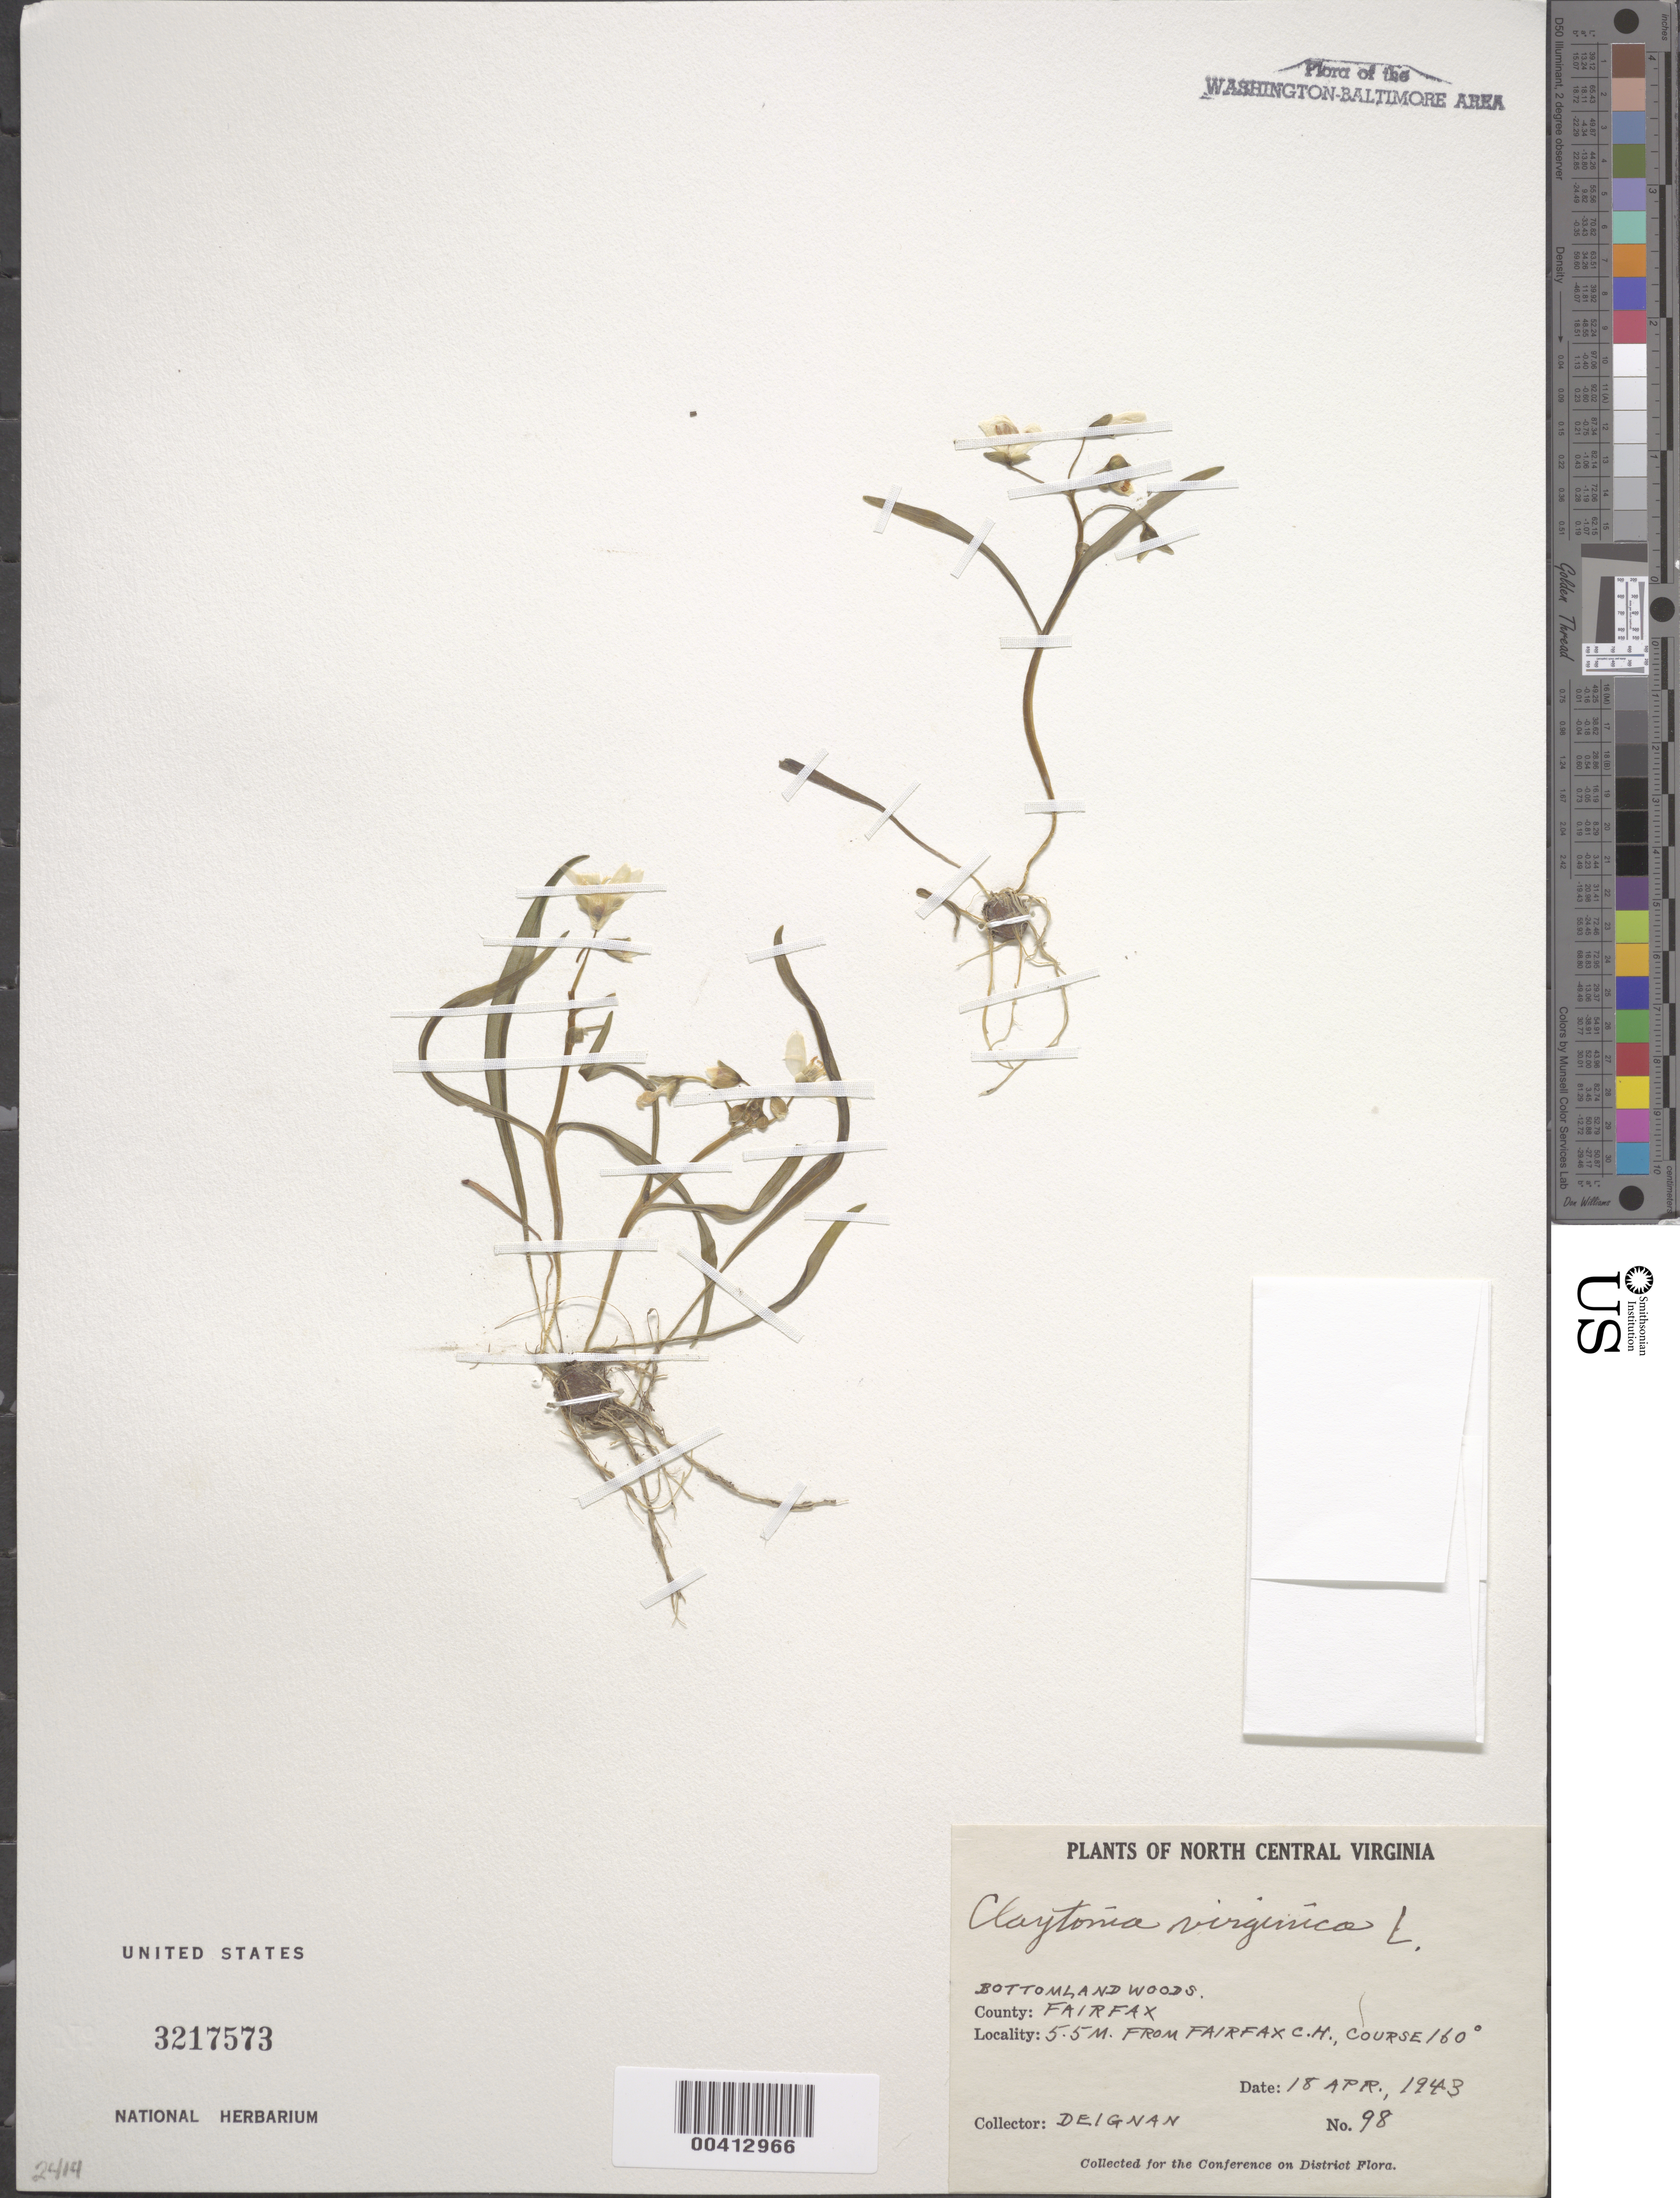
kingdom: Plantae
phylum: Tracheophyta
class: Magnoliopsida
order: Caryophyllales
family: Montiaceae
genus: Claytonia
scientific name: Claytonia virginica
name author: L.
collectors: H. Deignan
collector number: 98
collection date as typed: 18 Apr 1943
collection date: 1943-04-18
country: United States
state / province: Virginia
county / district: Fairfax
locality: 5.5 Mi from Fairfax County Courthouse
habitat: Bottomland woods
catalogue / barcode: US 3217573